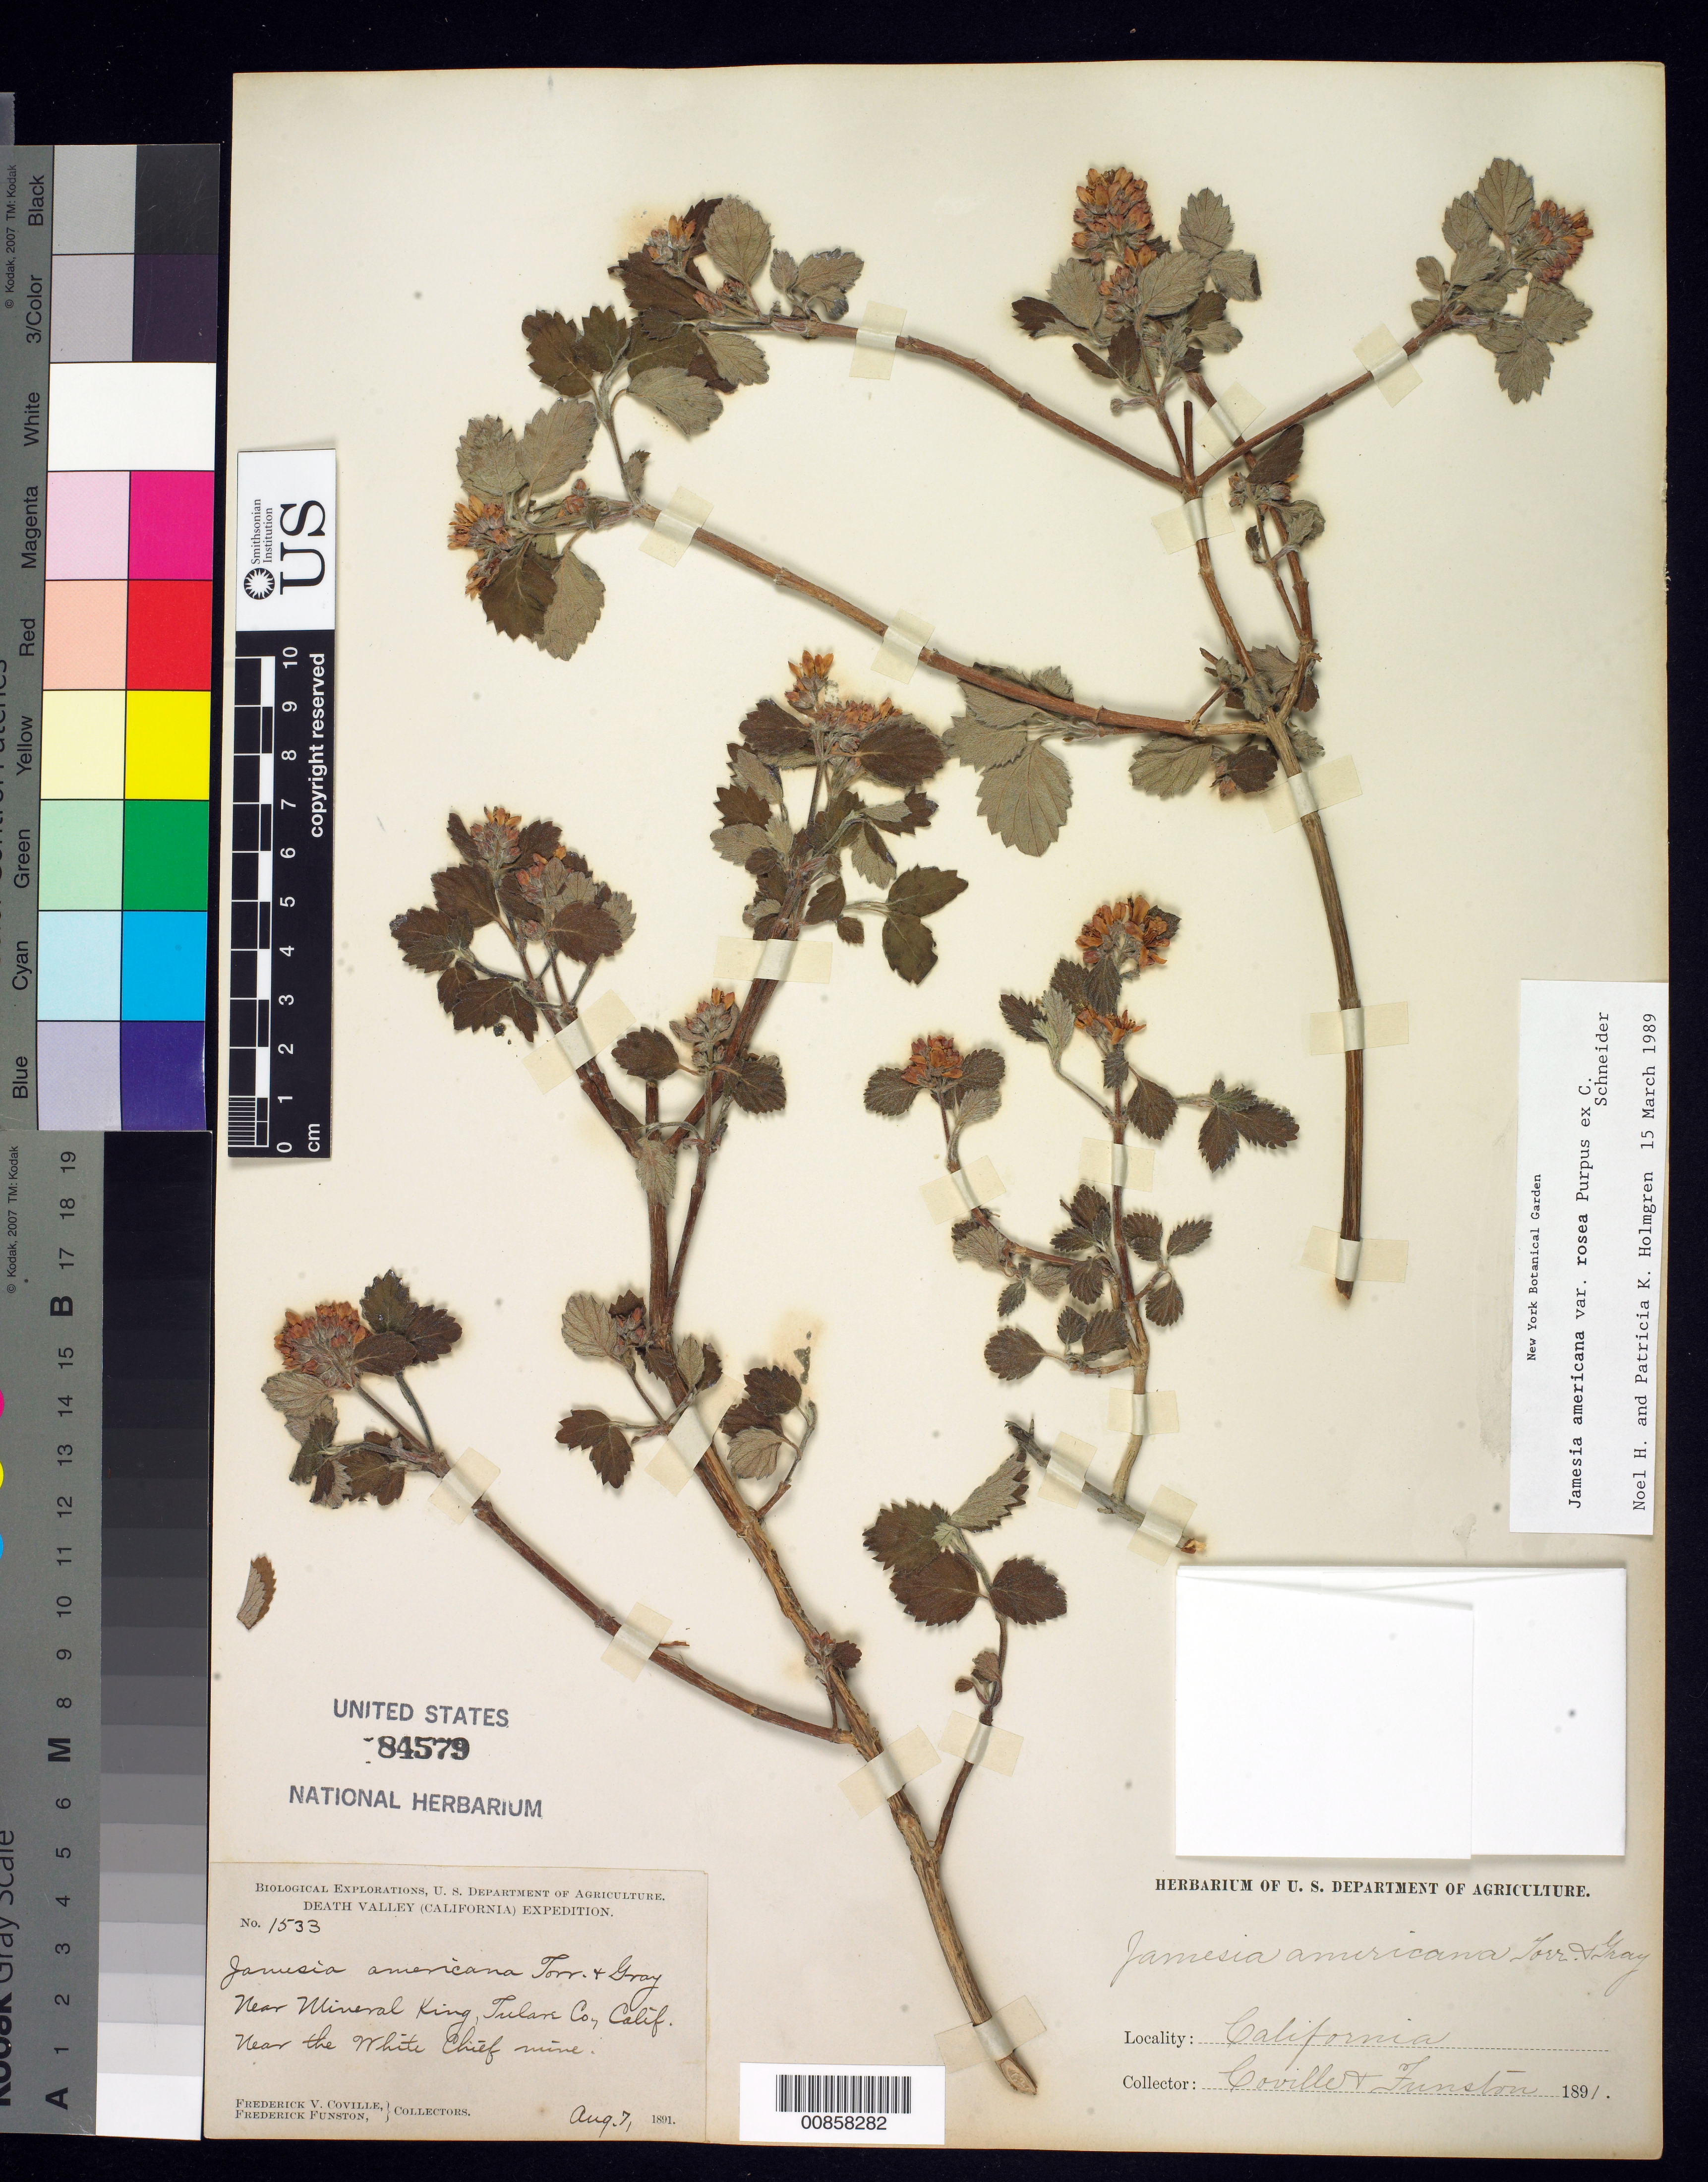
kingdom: Plantae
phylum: Tracheophyta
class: Magnoliopsida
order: Cornales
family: Hydrangeaceae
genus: Jamesia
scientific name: Jamesia americana subsp. rosea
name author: (Purpus) C.K. Schneid.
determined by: Holmgren, --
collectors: F. V. Coville & F. Funston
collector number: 1533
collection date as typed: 07 Aug 1891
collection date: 1891-08-07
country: United States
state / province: California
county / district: Tulare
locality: Near Mineral King, near the White Chief Mine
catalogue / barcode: US 84579